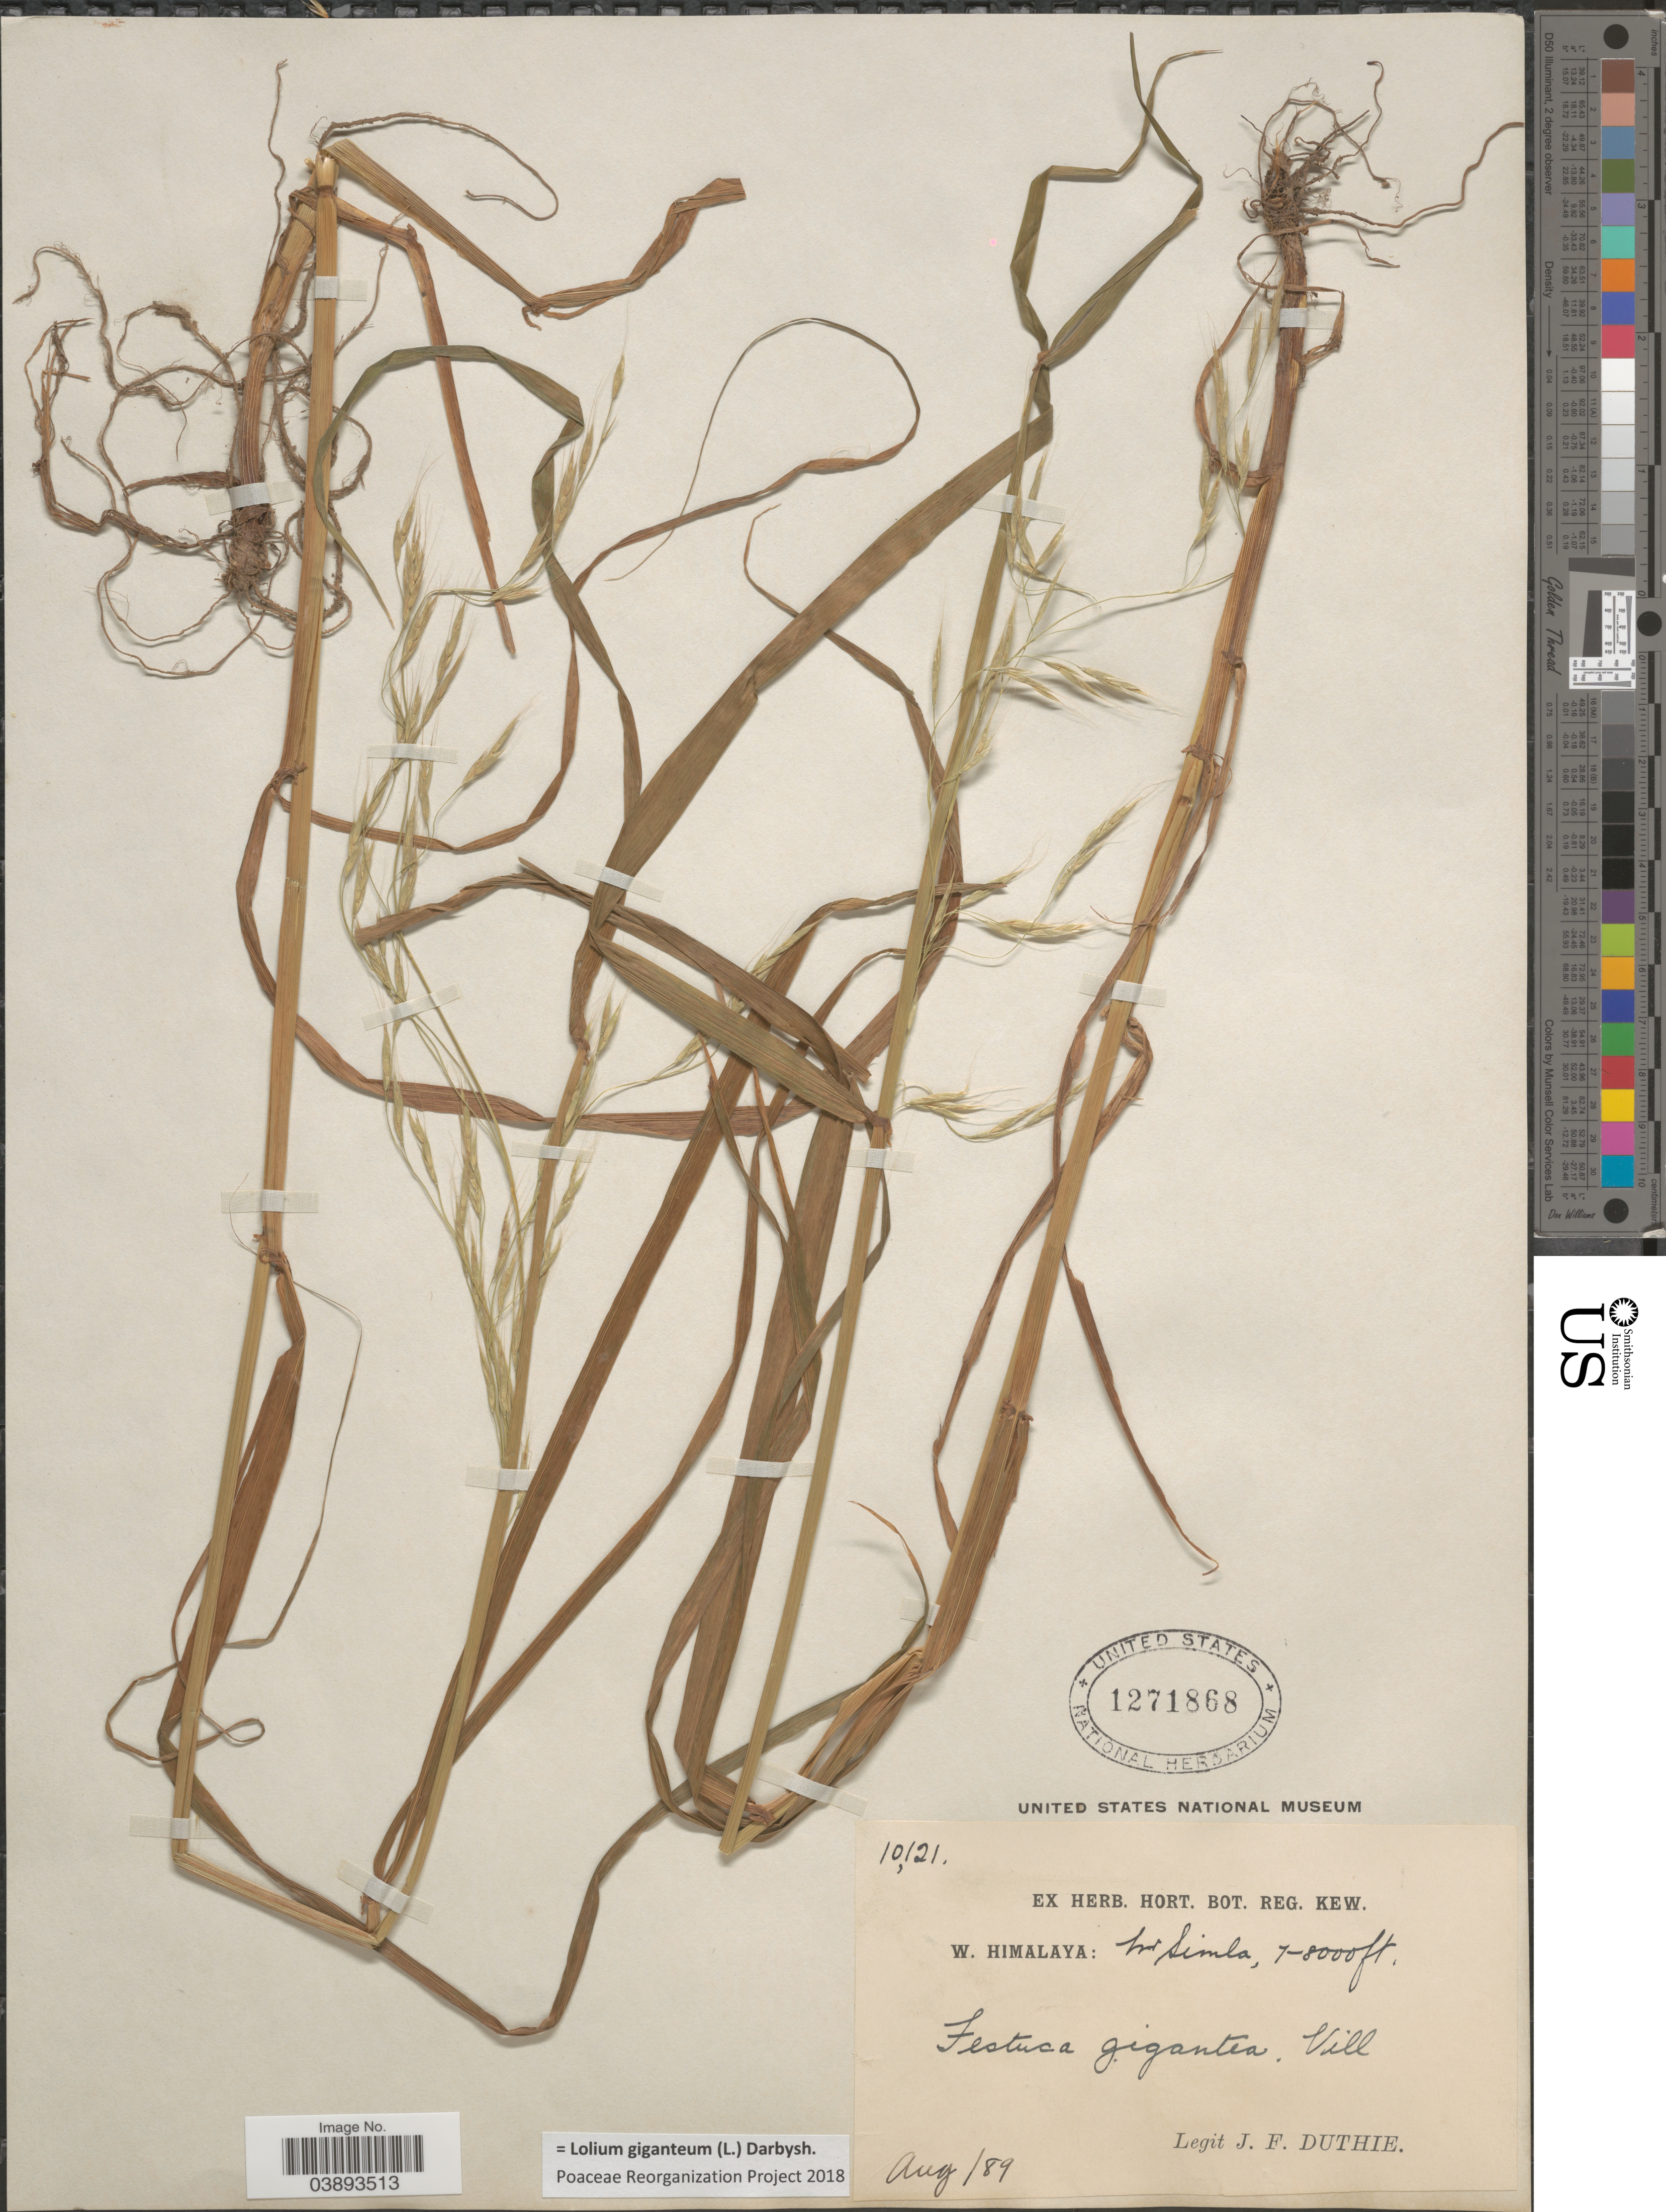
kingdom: Plantae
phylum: Tracheophyta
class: Liliopsida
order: Poales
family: Poaceae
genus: Lolium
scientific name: Lolium giganteum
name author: (L.) Darbysh.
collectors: J. F. Duthie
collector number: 10121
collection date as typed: Transcribed d/m/y: /8/89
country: India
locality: W. Himalaya: West Simla.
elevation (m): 2134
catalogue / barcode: US 1271868